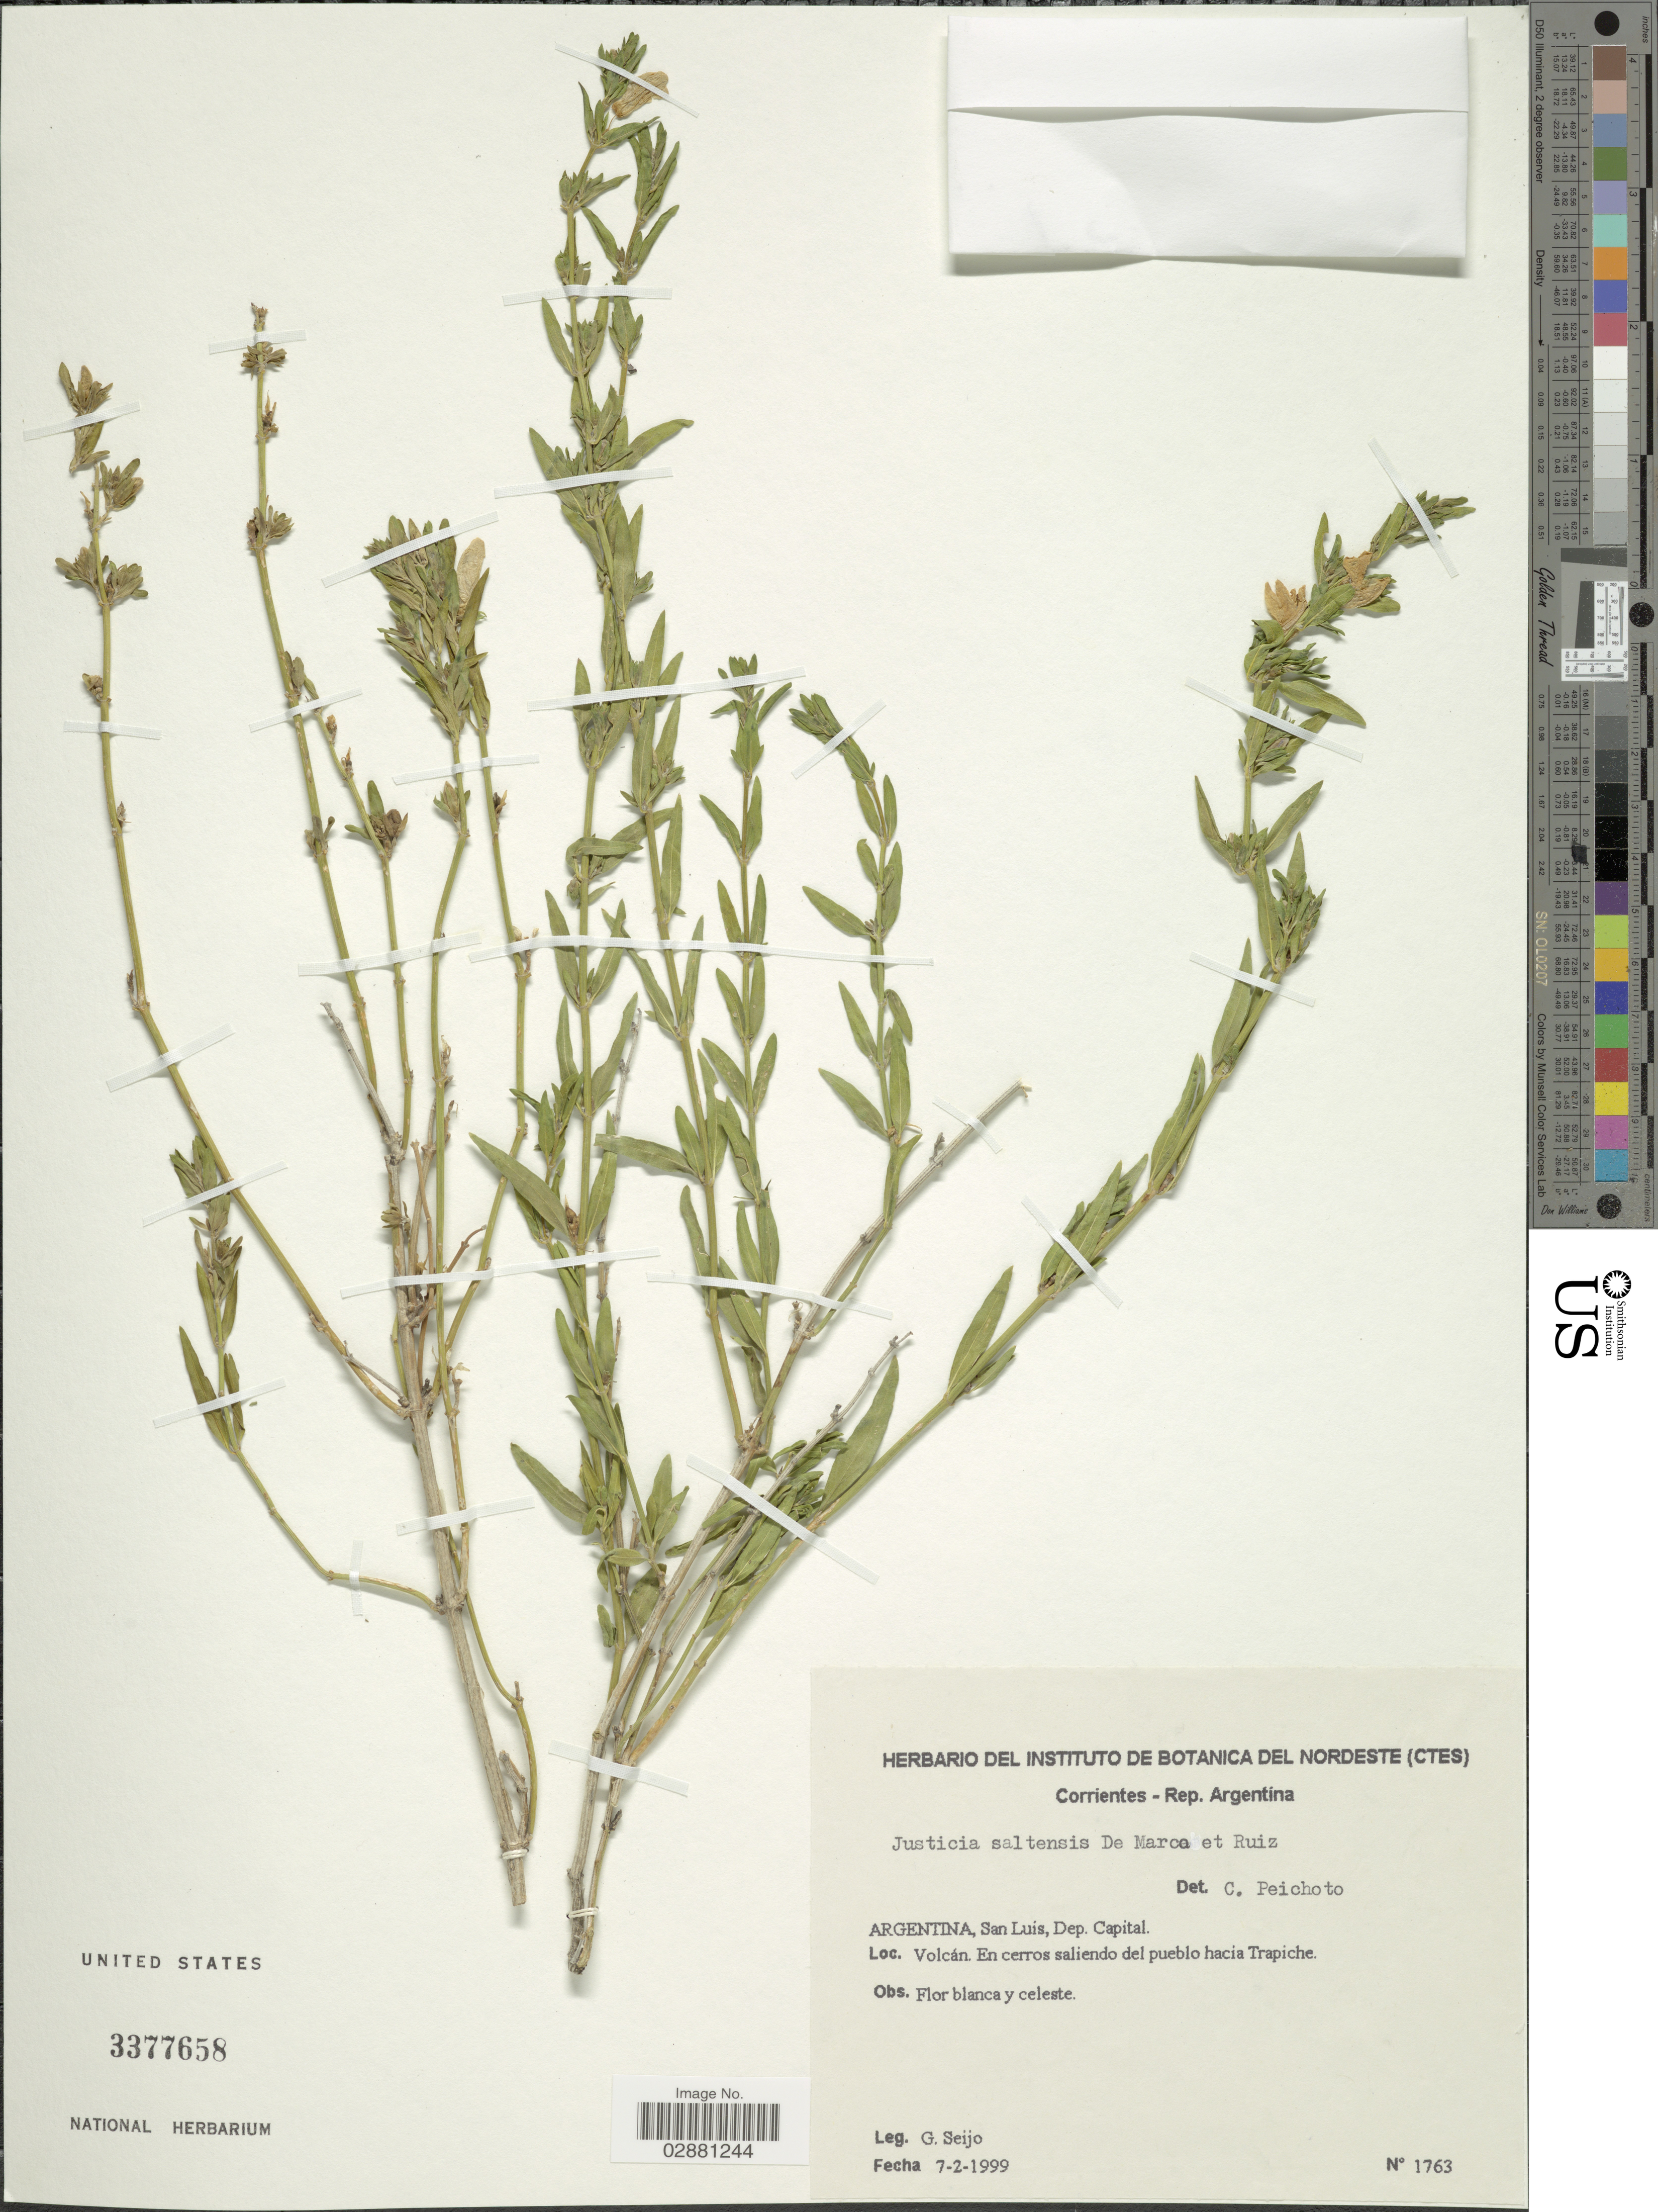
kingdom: Plantae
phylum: Tracheophyta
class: Magnoliopsida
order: Lamiales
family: Acanthaceae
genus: Justicia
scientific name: Justicia tweediana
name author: (Nees) Griseb.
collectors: G. Seijo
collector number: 1763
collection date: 1999-02-07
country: Argentina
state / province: San Luis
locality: San Luis, Dep. Capital, Volcán, en cerros salienda del Pueblo hacia Trapiche.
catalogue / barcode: US 3377658